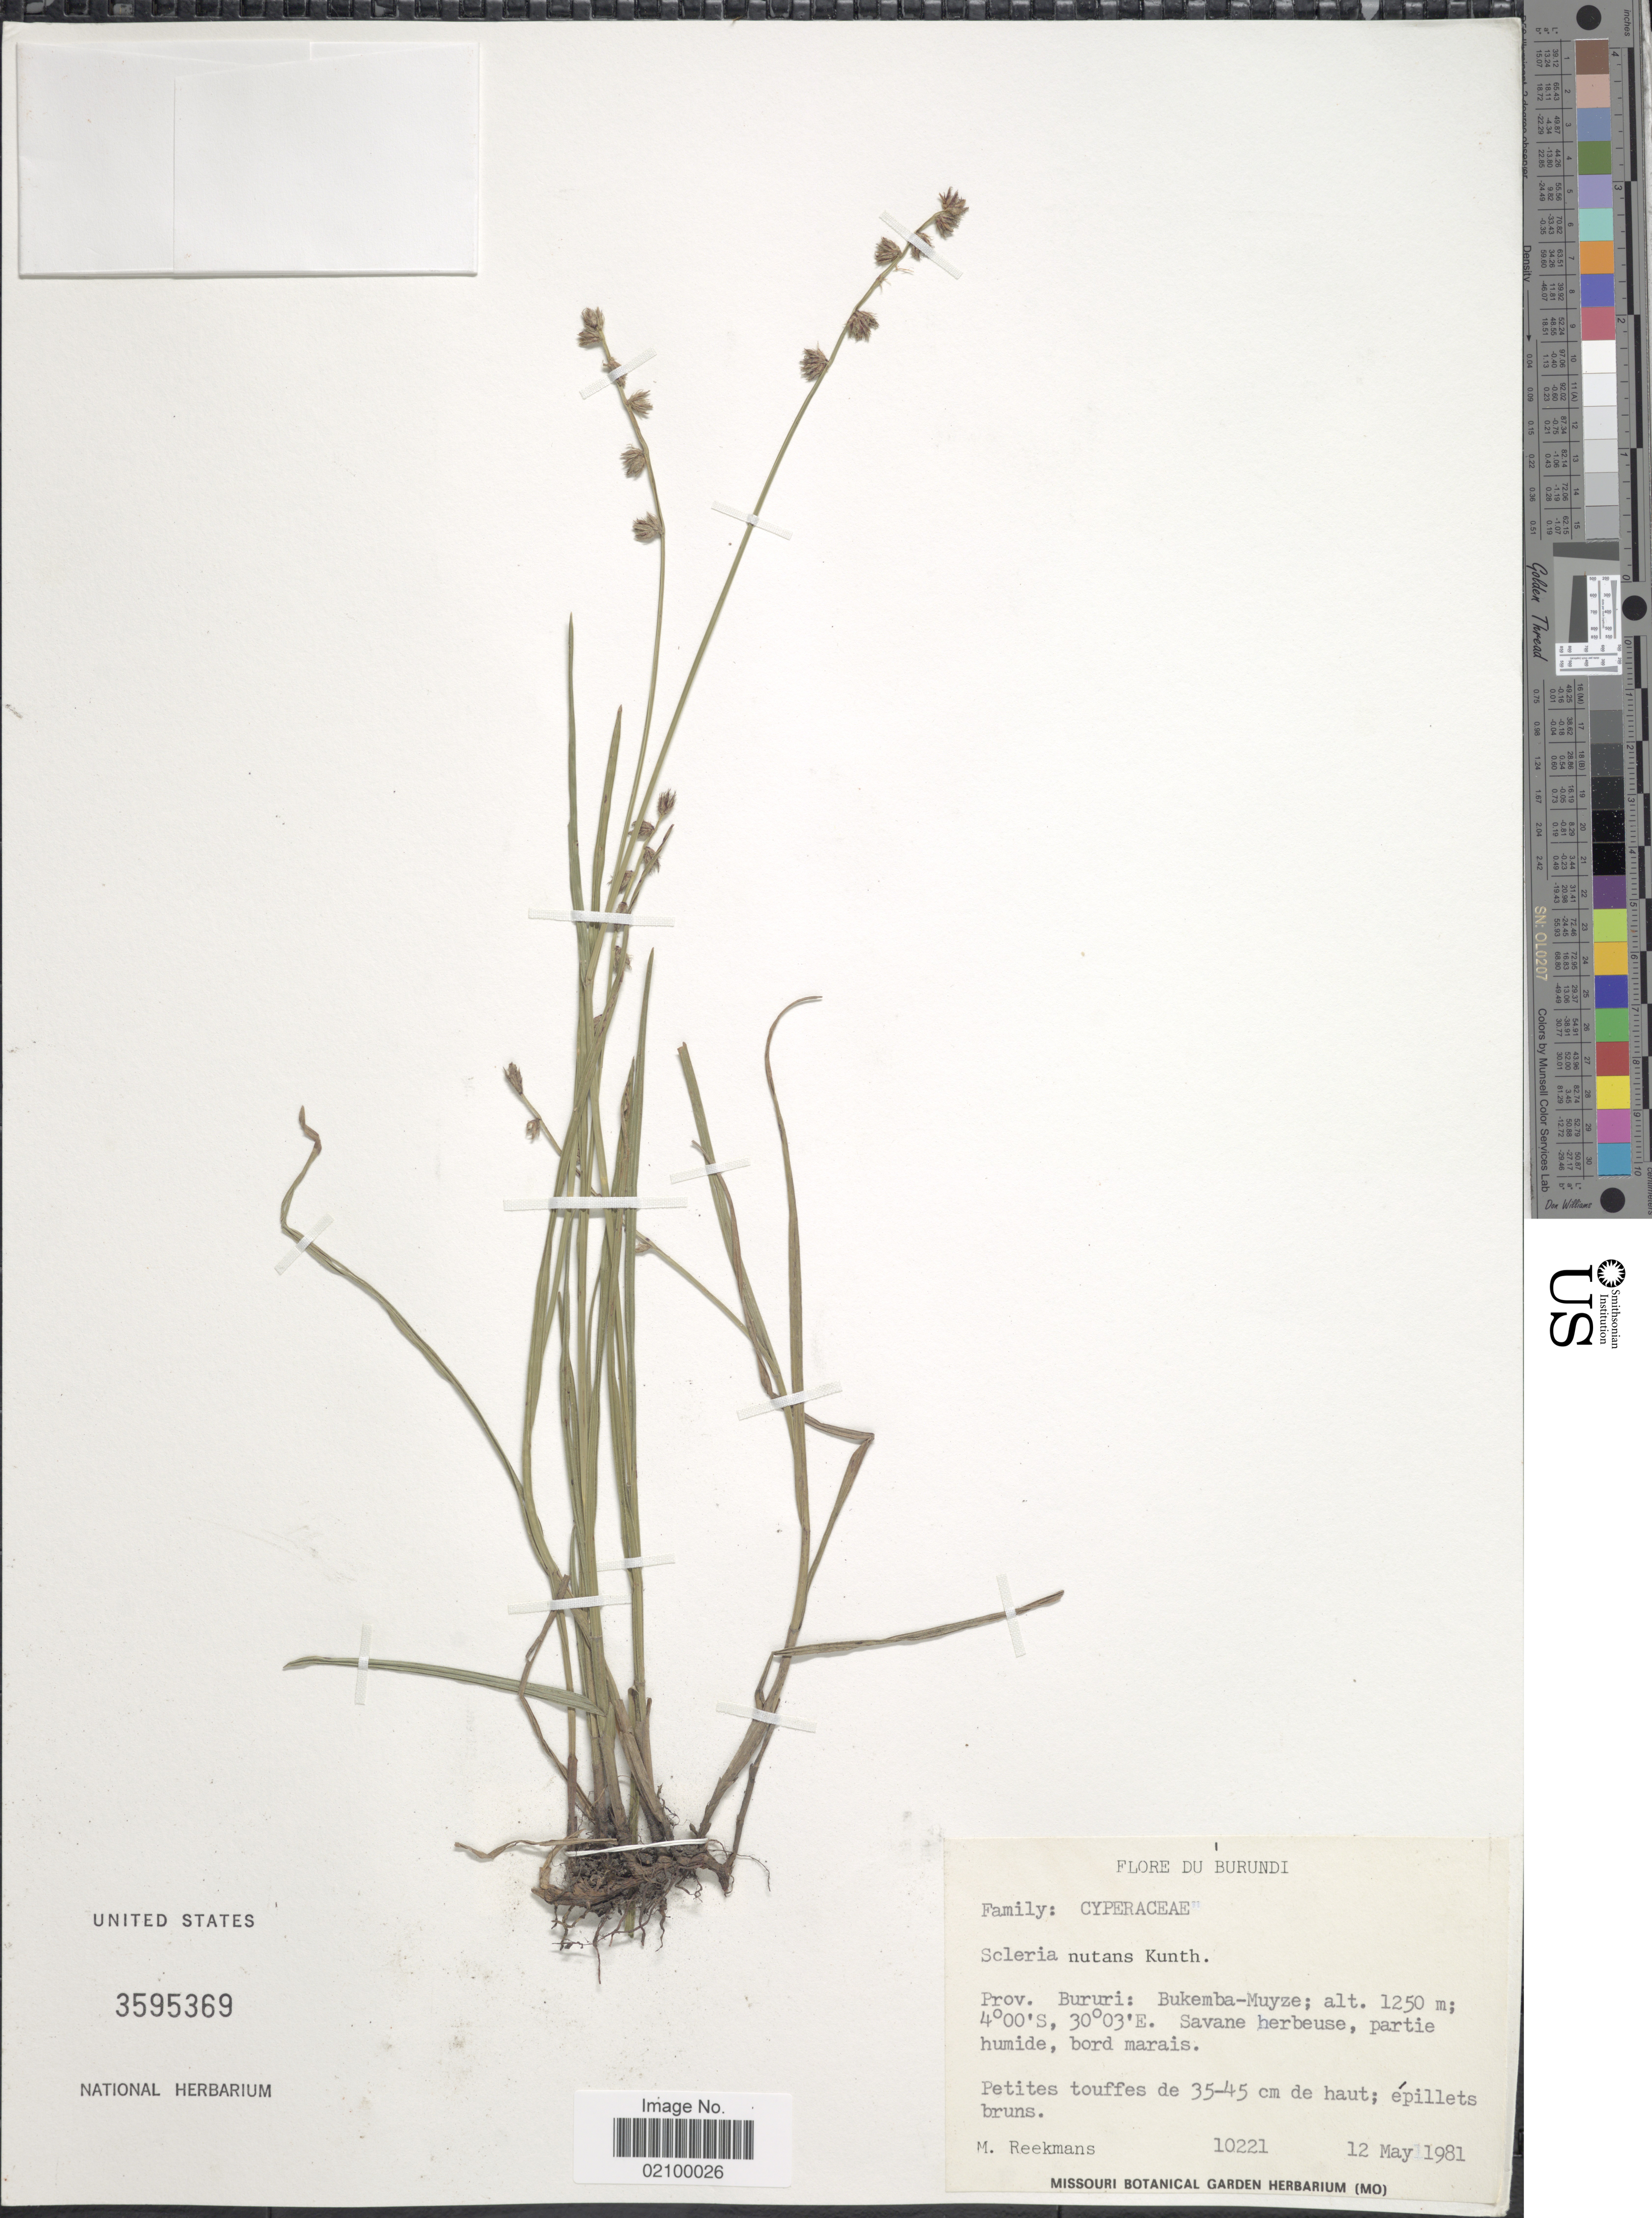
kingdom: Plantae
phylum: Tracheophyta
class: Liliopsida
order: Poales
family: Cyperaceae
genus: Scleria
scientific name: Scleria distans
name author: Poir.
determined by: Strong, Mark T., (BOT), Smithsonian Institution - National Museum of Natural History (UNITED STATES)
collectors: M. Reekmans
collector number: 10221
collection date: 1981-05-12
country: Burundi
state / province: Bururi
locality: Prov. Bururi: Bukemba - Muyze; Savane herbeuse, partie humide, bord marais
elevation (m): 1250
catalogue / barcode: US 3595369